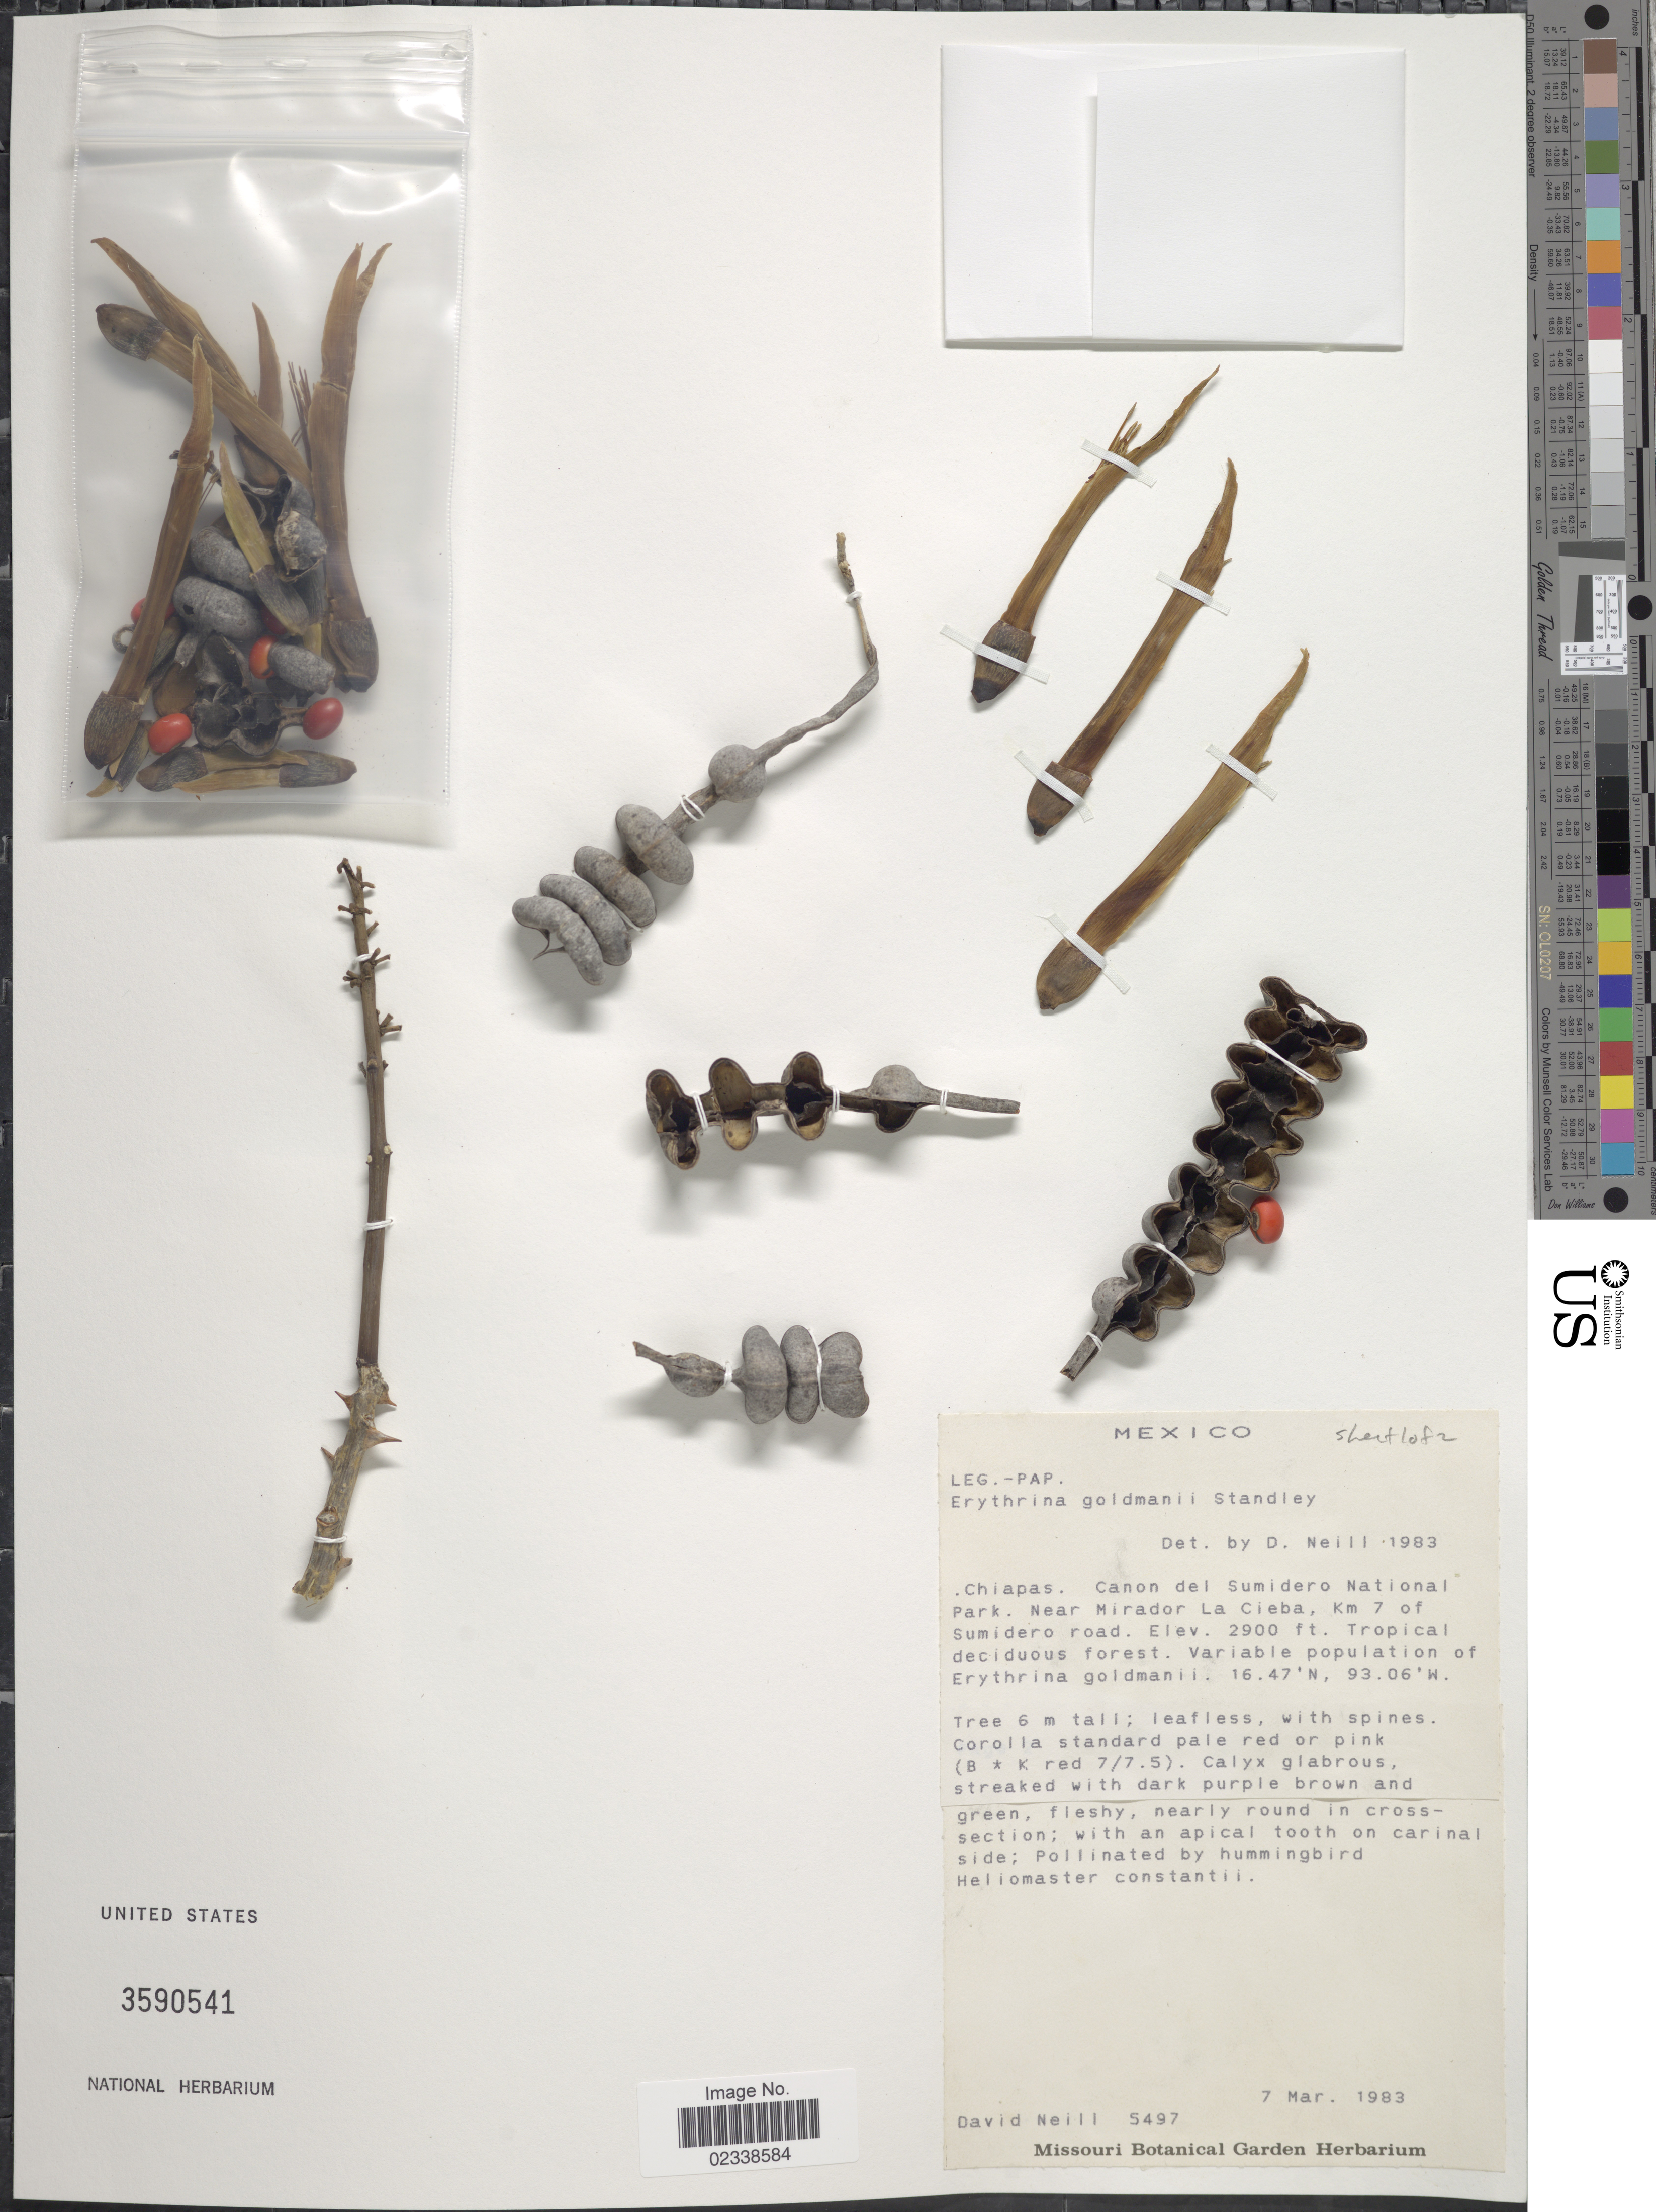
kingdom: Plantae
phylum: Tracheophyta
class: Magnoliopsida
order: Fabales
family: Fabaceae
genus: Erythrina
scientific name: Erythrina goldmanii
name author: Standl.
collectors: D. Neill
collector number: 5497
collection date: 1983-03-07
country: Mexico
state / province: Chiapas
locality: Canon del Sumidero National Park, near Mirador La Cieba, km 7 of Sumidero road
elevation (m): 884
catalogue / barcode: US 3590541